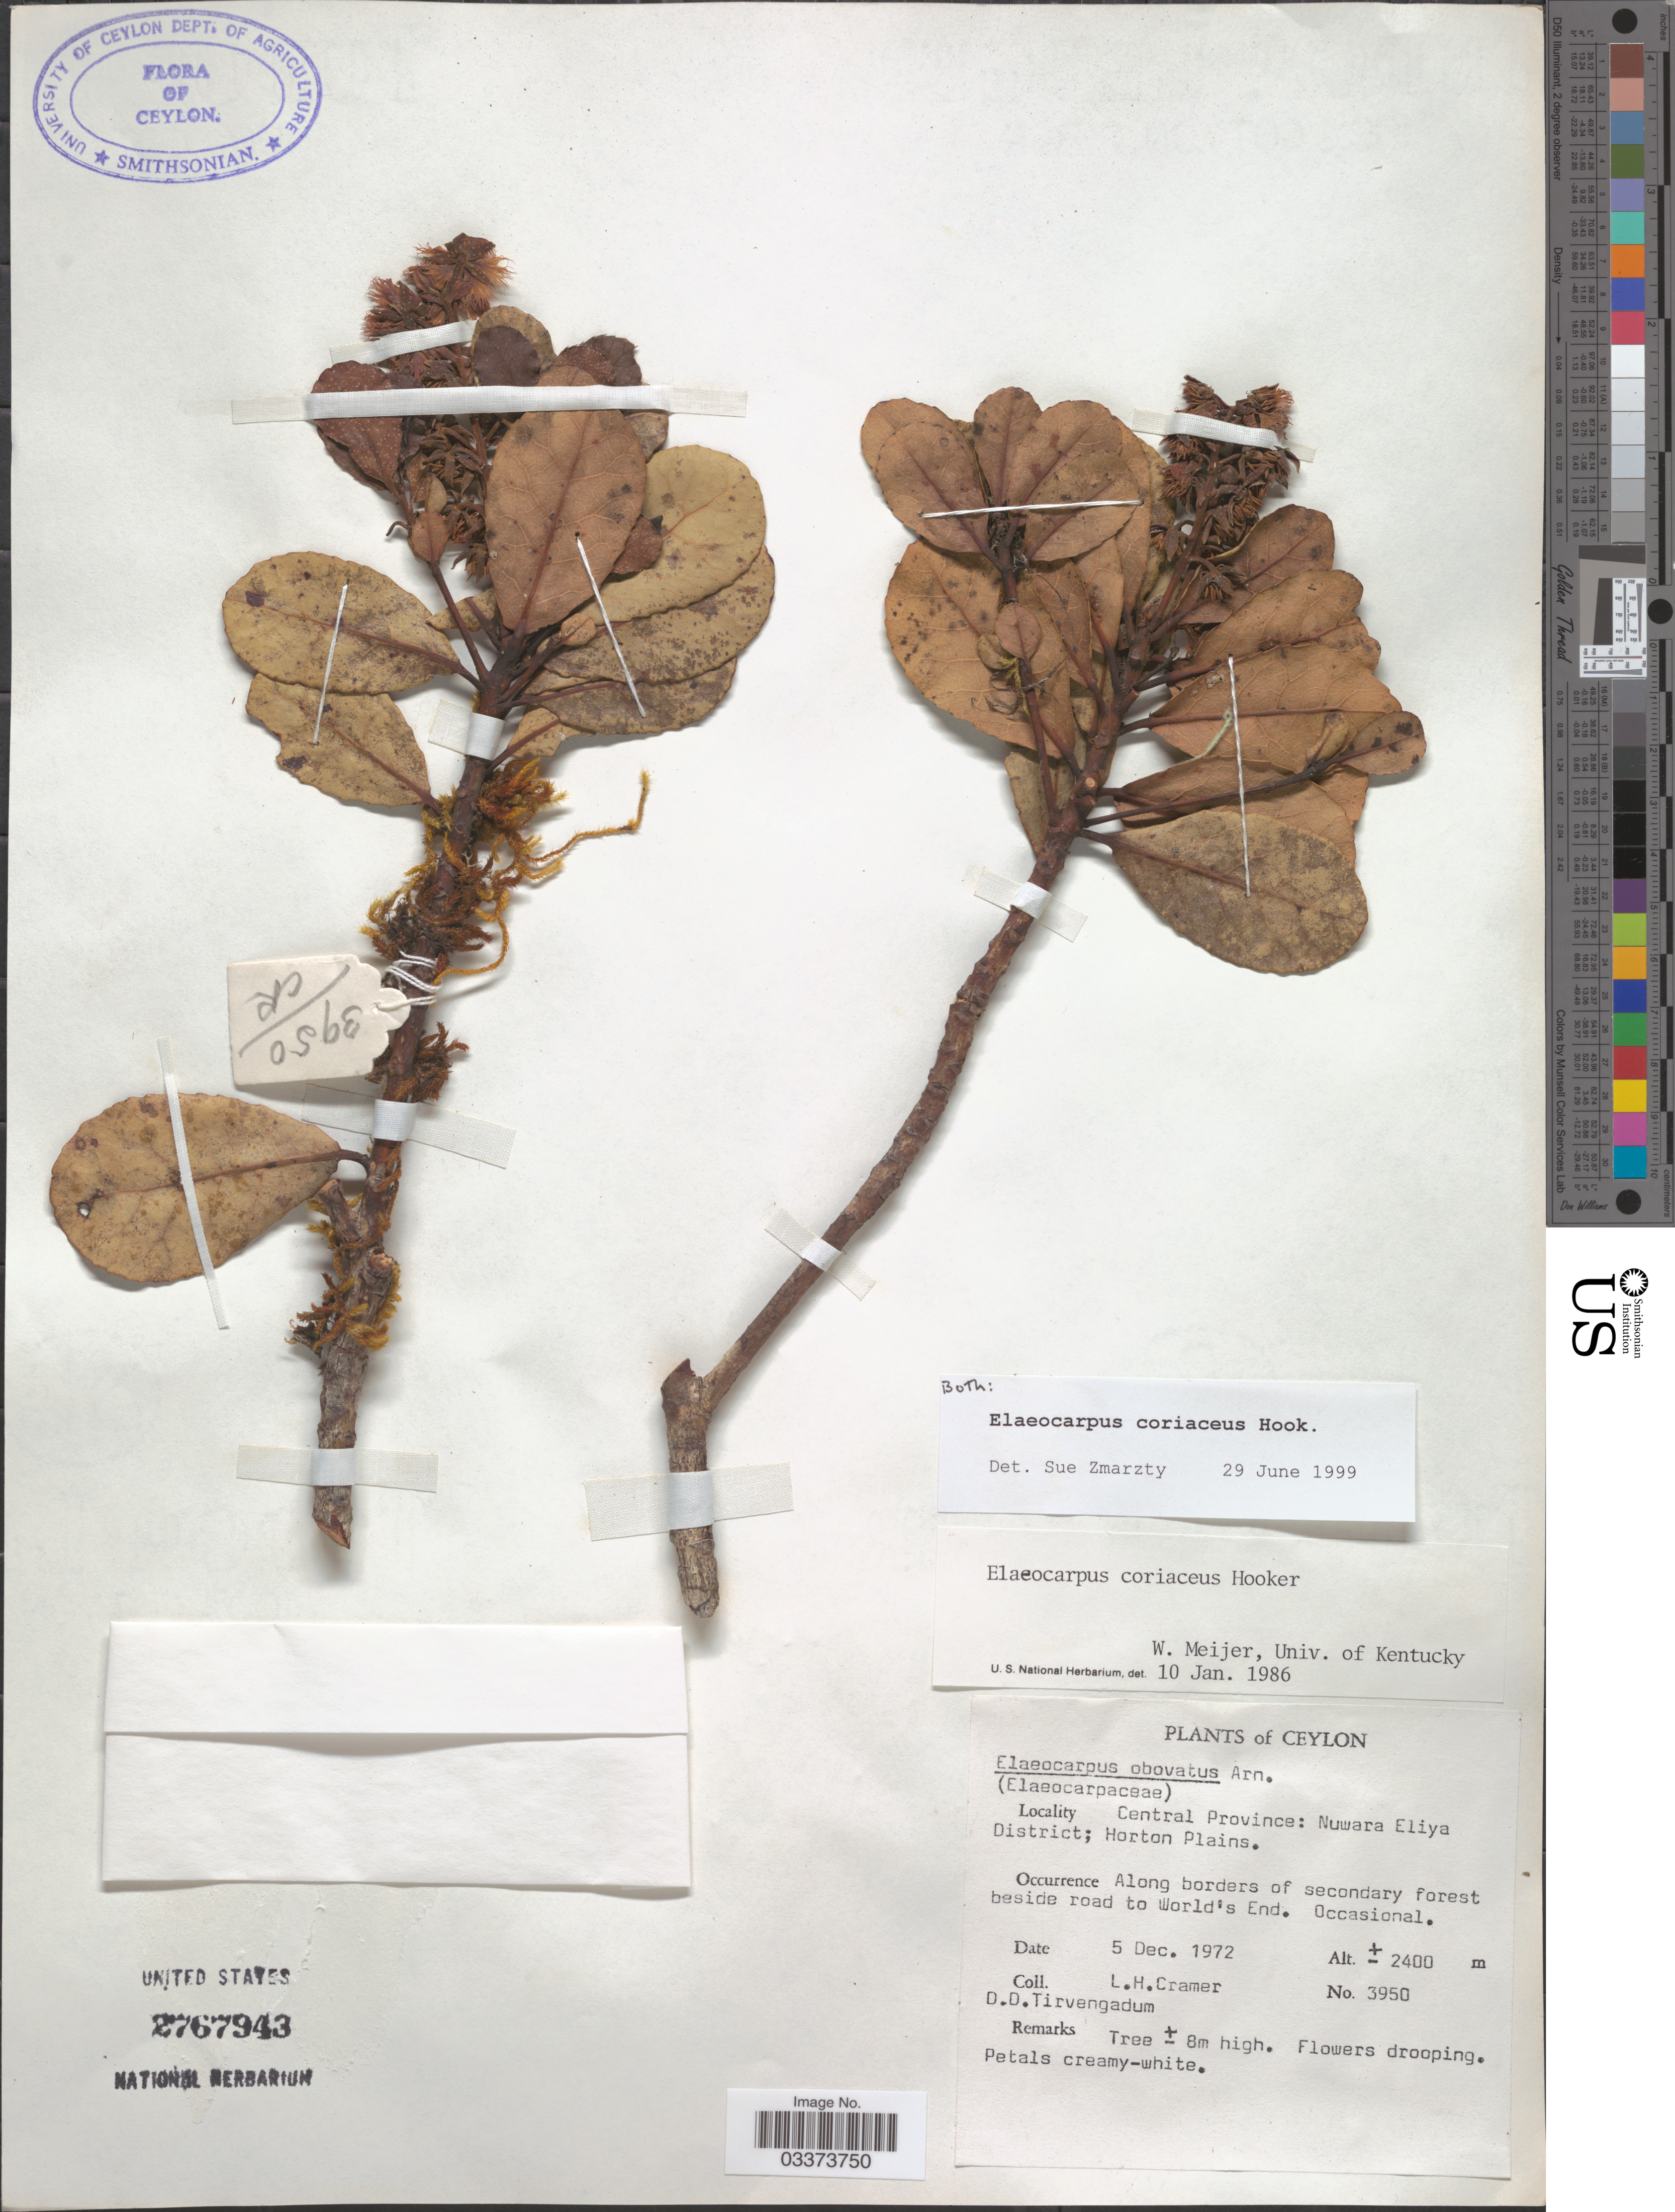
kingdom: Plantae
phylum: Tracheophyta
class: Magnoliopsida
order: Oxalidales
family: Elaeocarpaceae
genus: Elaeocarpus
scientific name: Elaeocarpus coriaceus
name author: Hook.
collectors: L. H. Cramer & D. Tirvengadum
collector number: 3950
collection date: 1972-12-05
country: Sri Lanka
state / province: Central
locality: Ceylon, Nuwara Eliya District; Horton Plains, Along borders of secondary forest beside road to World's End.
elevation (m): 2400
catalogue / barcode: US 2767943